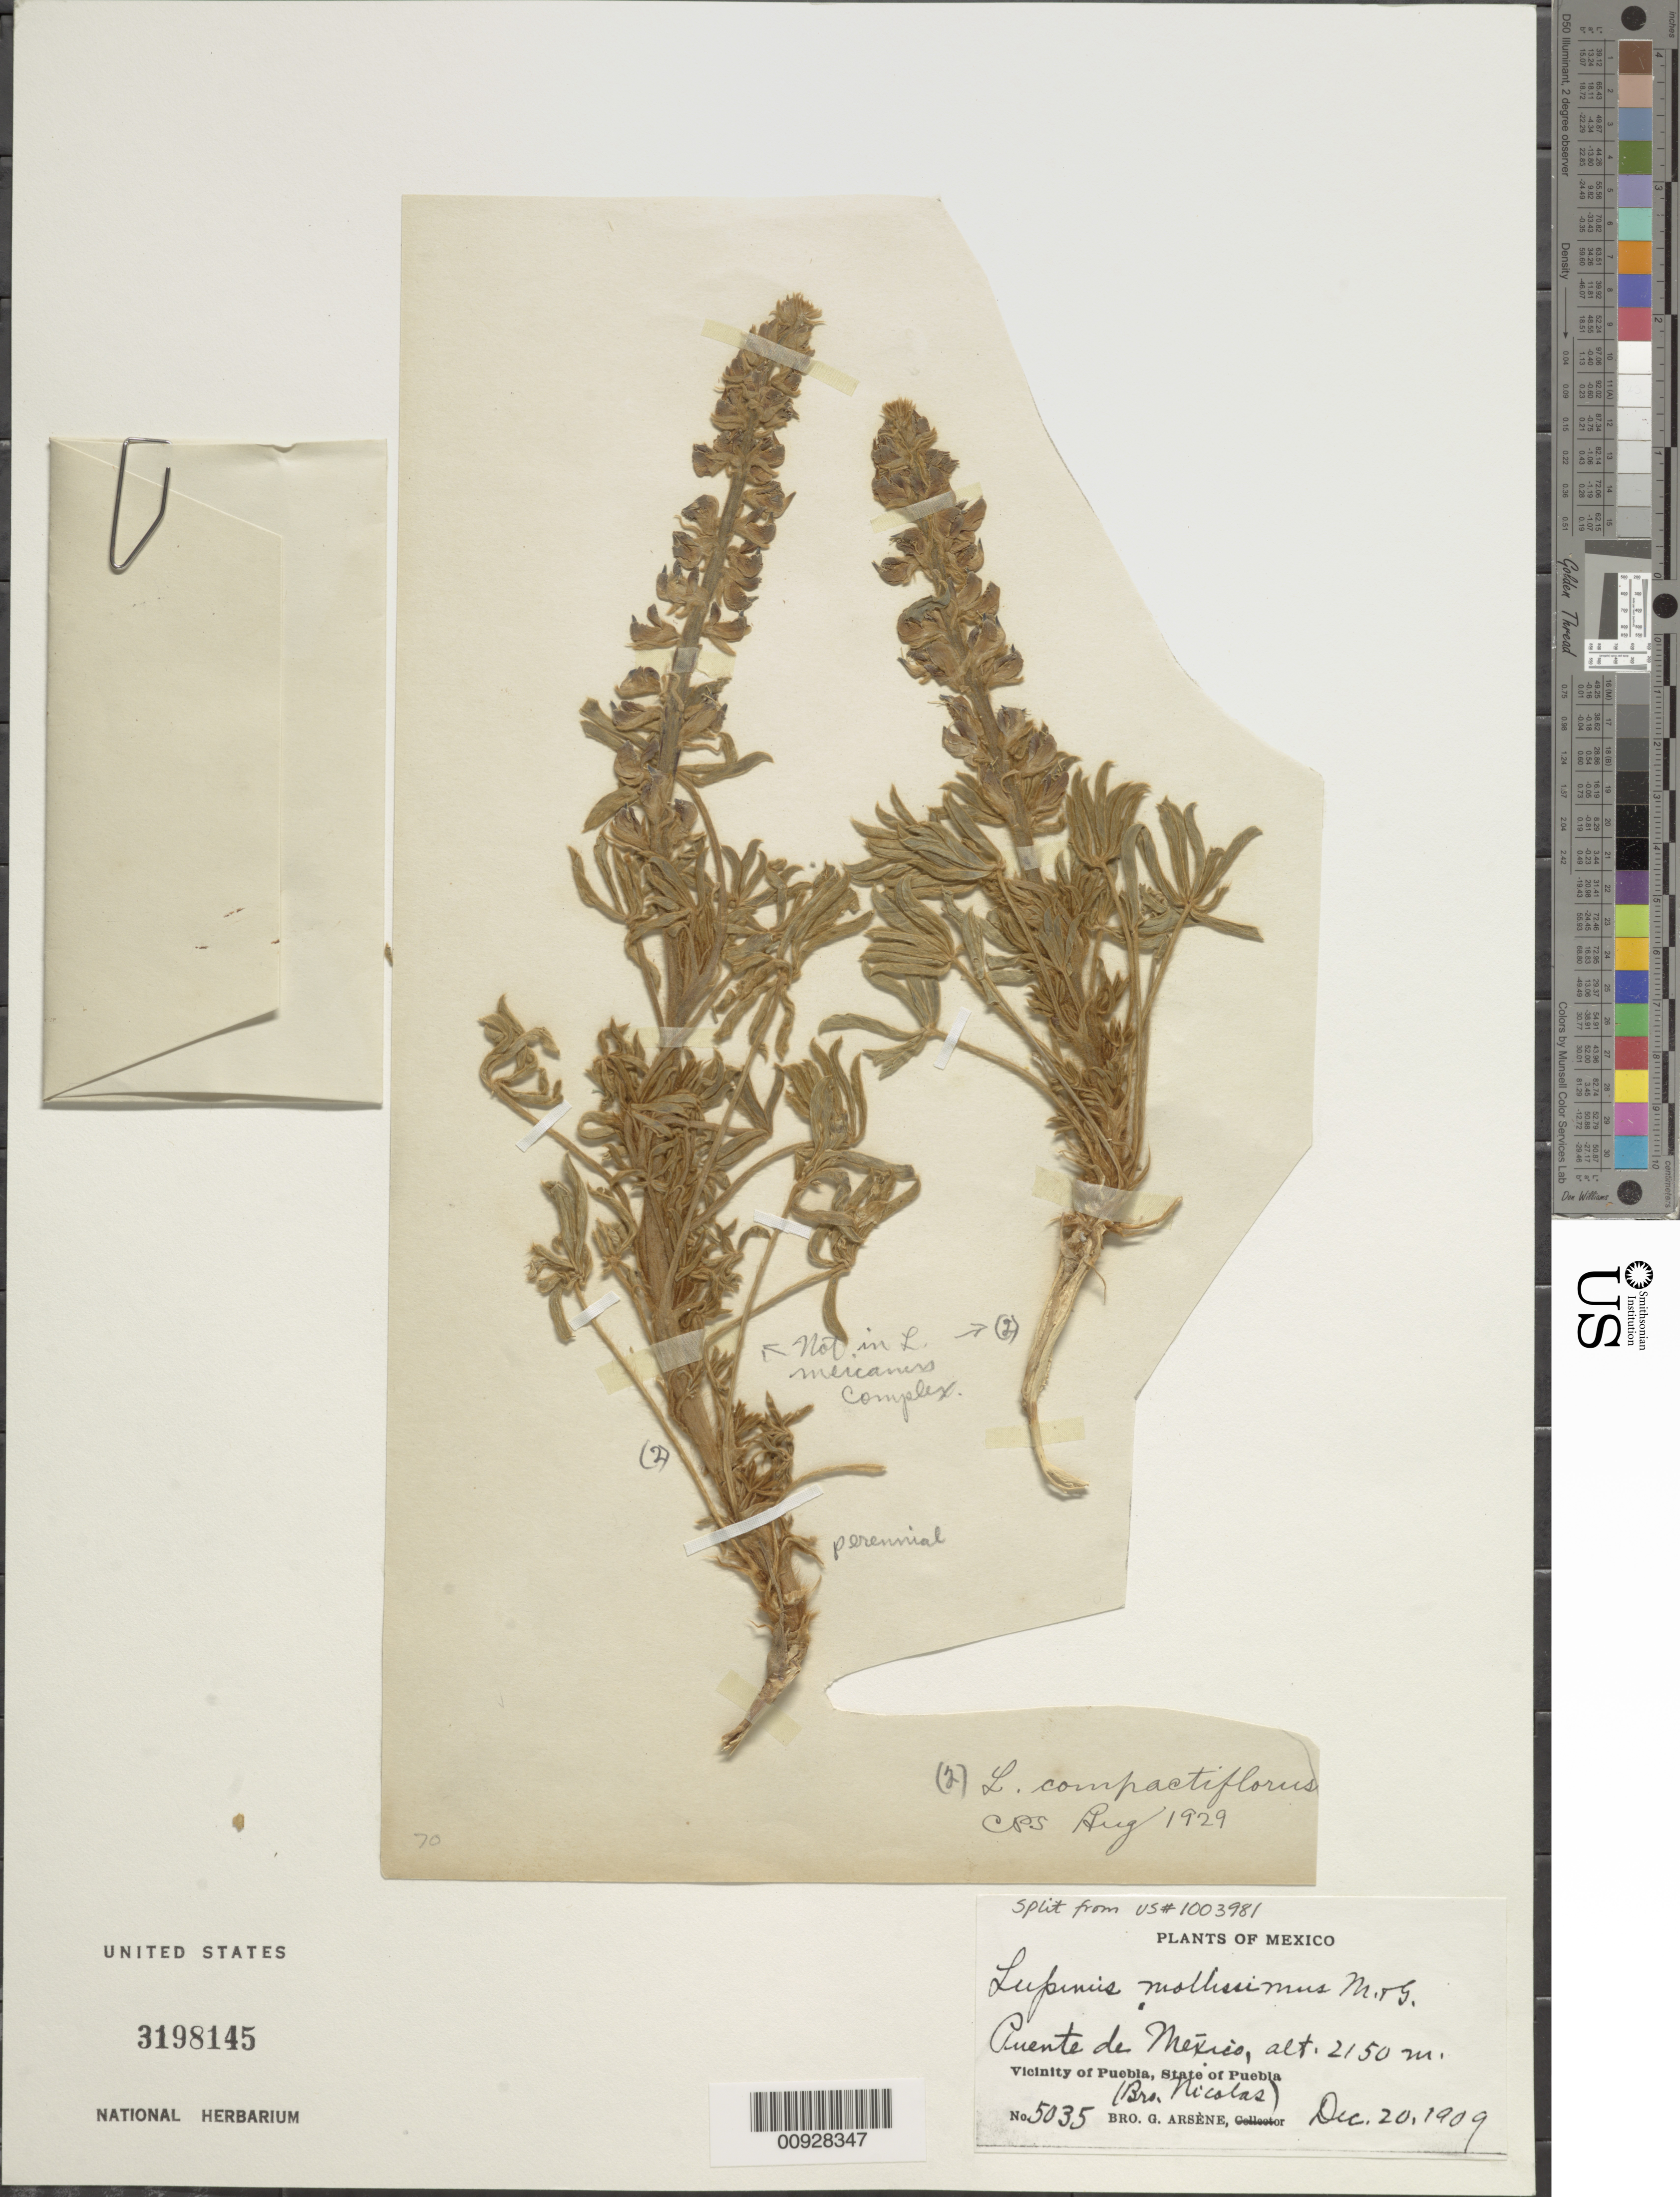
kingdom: Plantae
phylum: Tracheophyta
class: Magnoliopsida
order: Fabales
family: Fabaceae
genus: Lupinus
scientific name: Lupinus compactiflorus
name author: Rose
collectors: B. Nicolas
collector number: Arsène, Bro. G. No. 5035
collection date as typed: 20 Dec 1909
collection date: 1909-12-20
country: Mexico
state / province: Puebla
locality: Puente de México. Vicinity of Puebla, State of Puebla.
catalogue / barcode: US 3198145